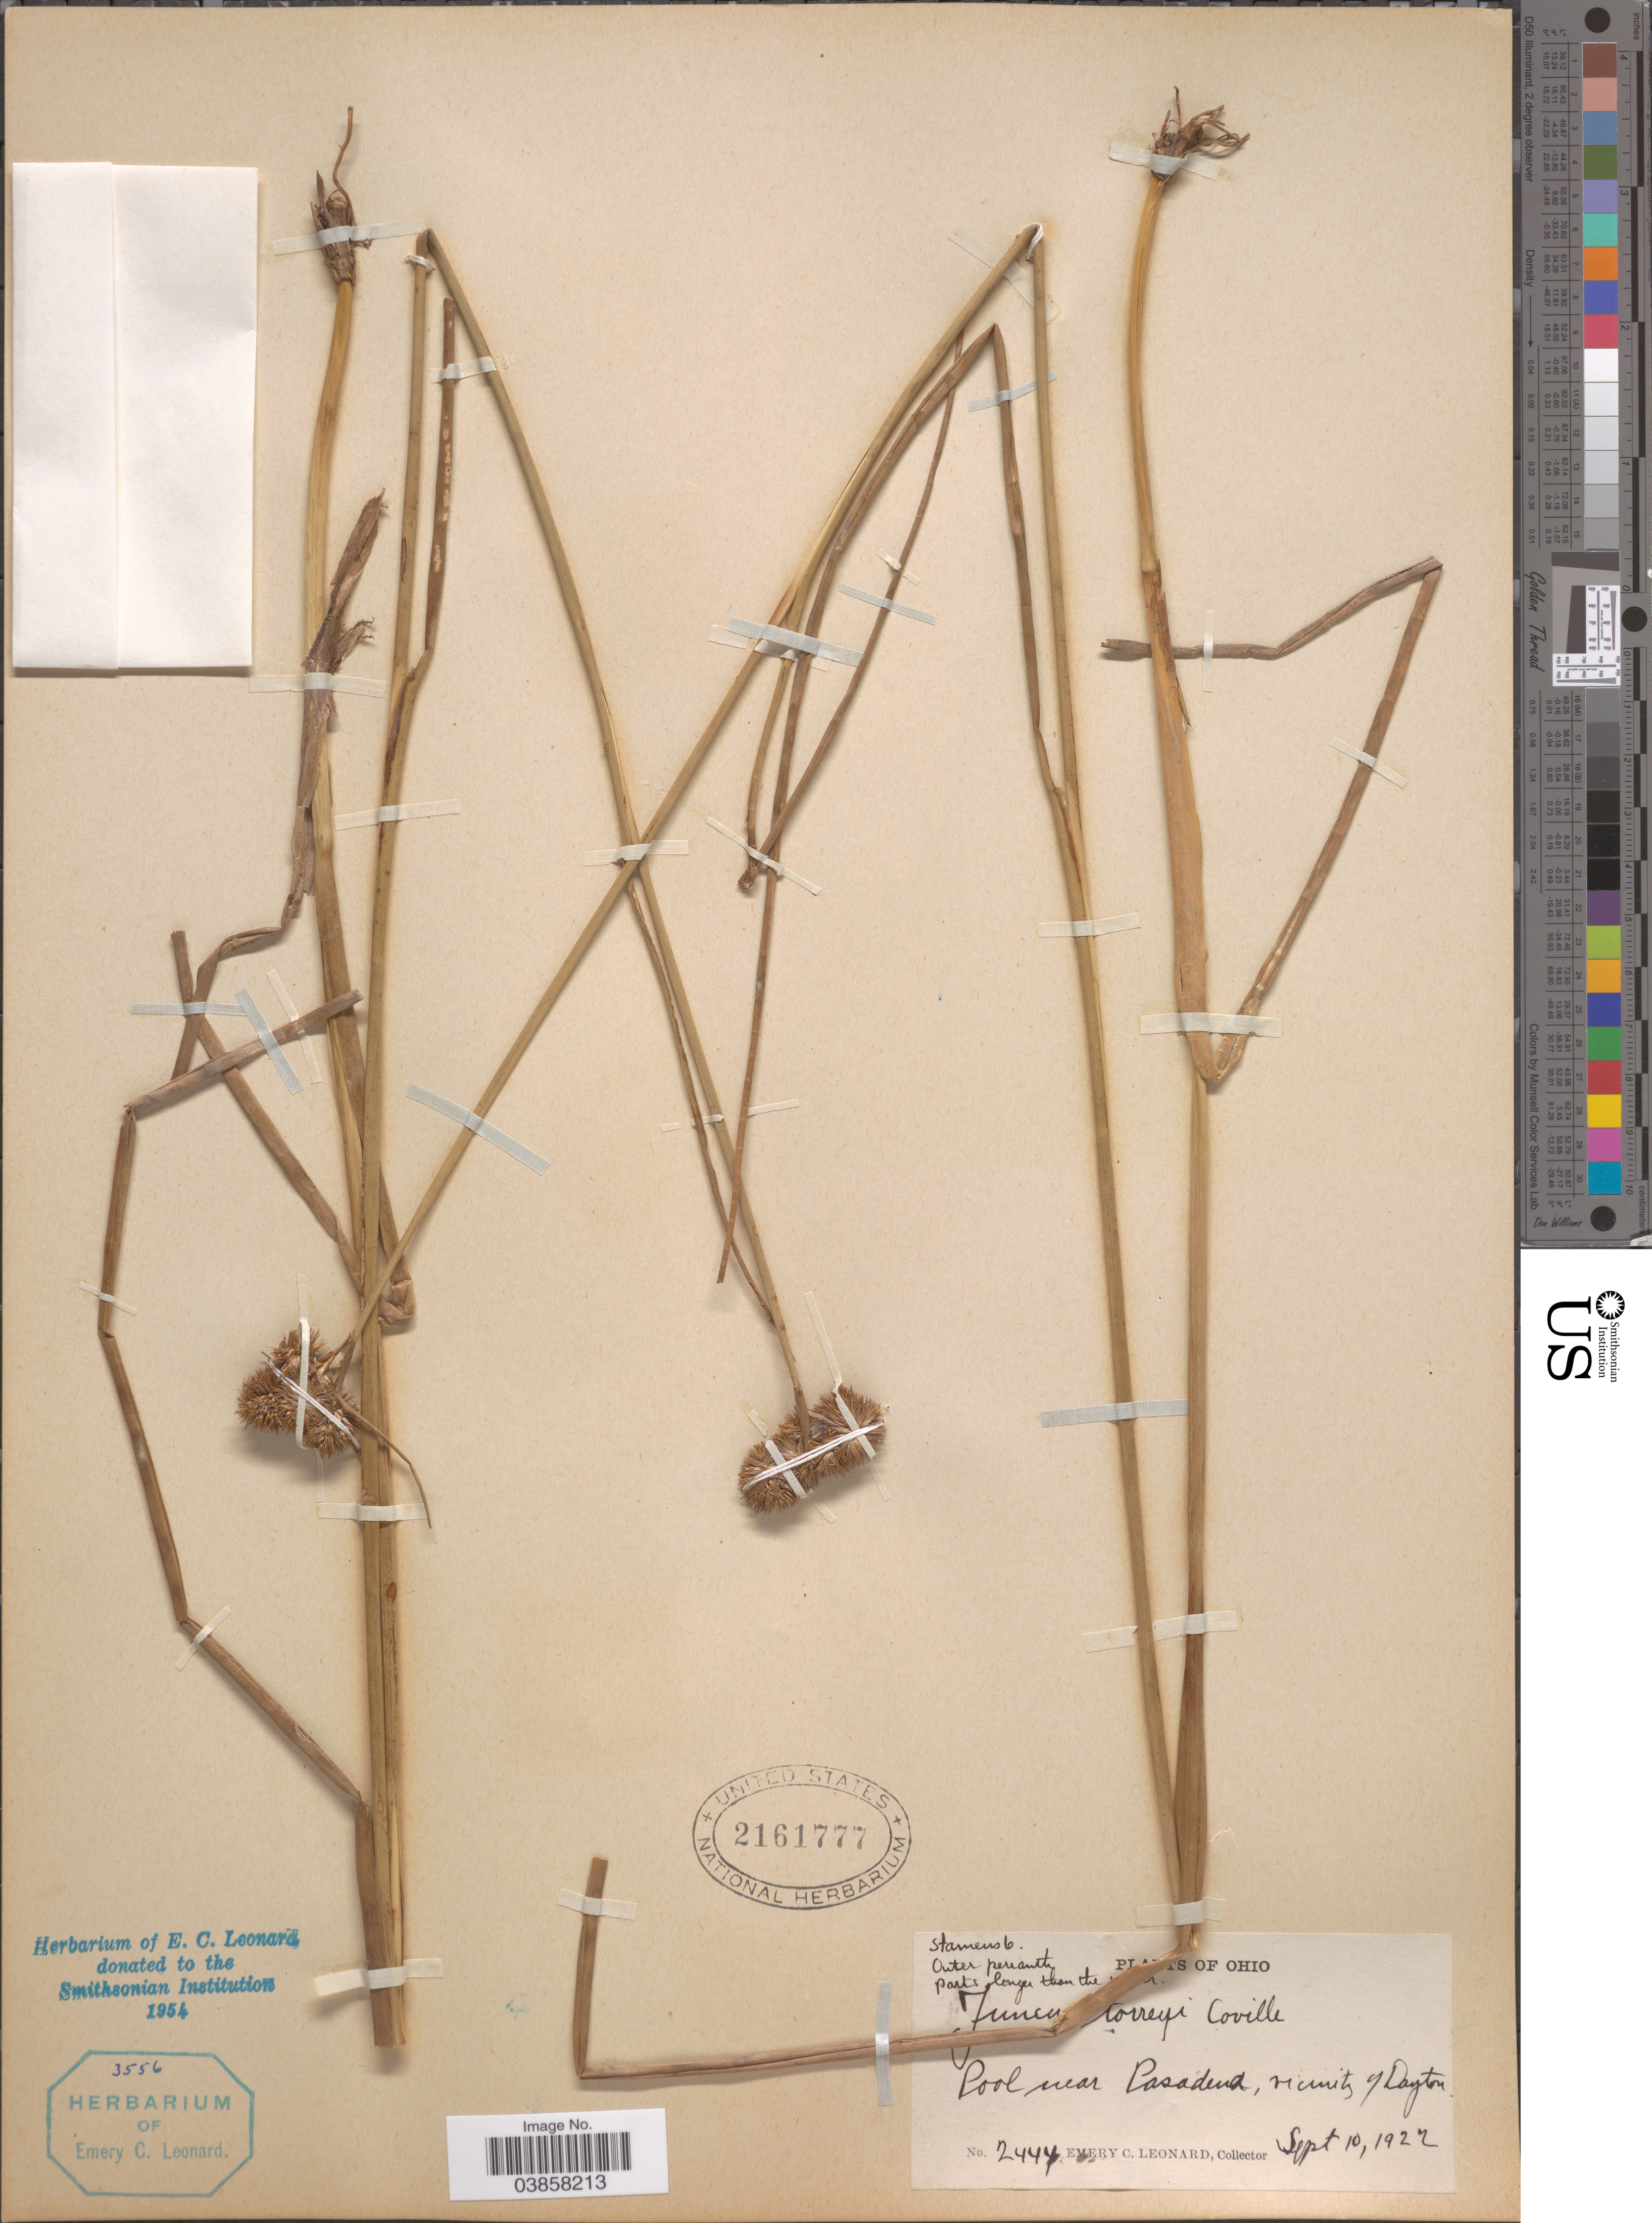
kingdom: Plantae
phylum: Tracheophyta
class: Liliopsida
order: Poales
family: Juncaceae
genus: Juncus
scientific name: Juncus torreyi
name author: Coville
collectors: E. C. Leonard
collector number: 2444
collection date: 1922-09-10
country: United States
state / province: Ohio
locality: Pool near Pasadena, Vicinity of Dayton.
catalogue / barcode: US 2161777